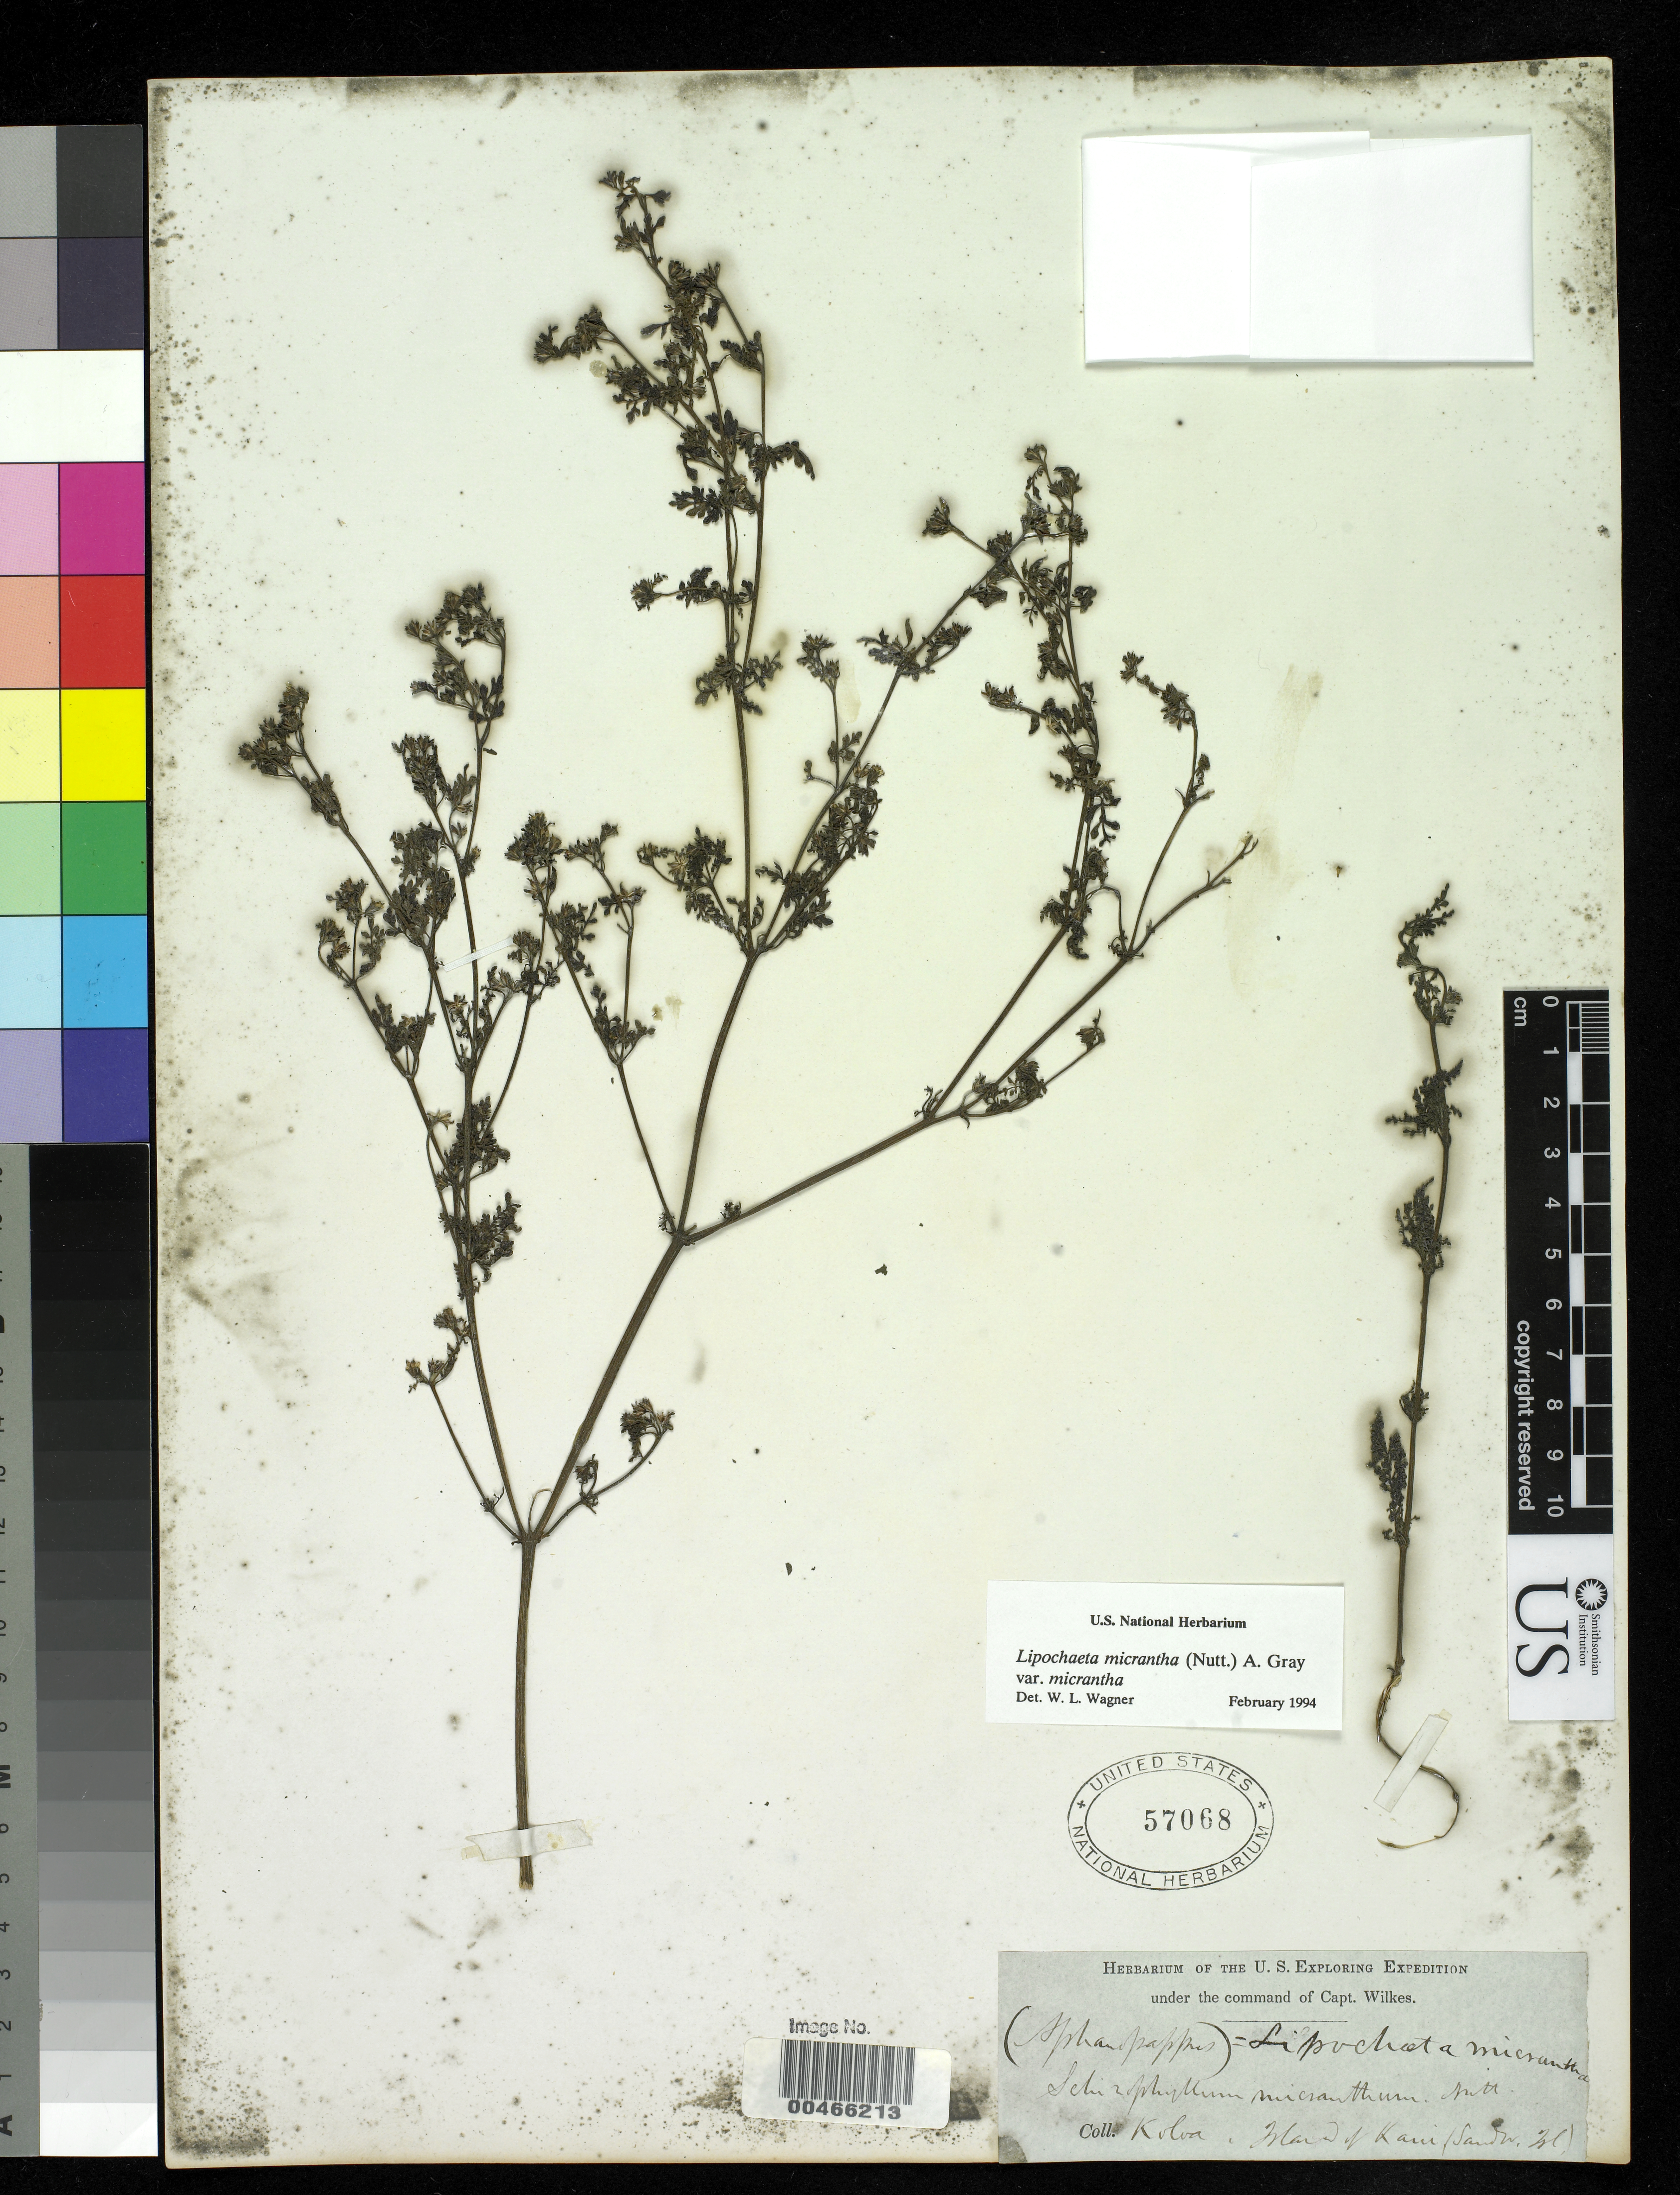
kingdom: Plantae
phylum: Tracheophyta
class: Magnoliopsida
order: Asterales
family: Asteraceae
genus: Wollastonia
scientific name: Wollastonia micrantha subsp. micrantha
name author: (Nutt.) Orchard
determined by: Wagner, W. L., (BOT), Smithsonian Institution - National Museum of Natural History (UNITED STATES)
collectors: Wilkes Explor. Exped.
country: United States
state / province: Hawaii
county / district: Kauai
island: Kaua'i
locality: Koloa, Sandwich Island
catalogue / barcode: US 57068